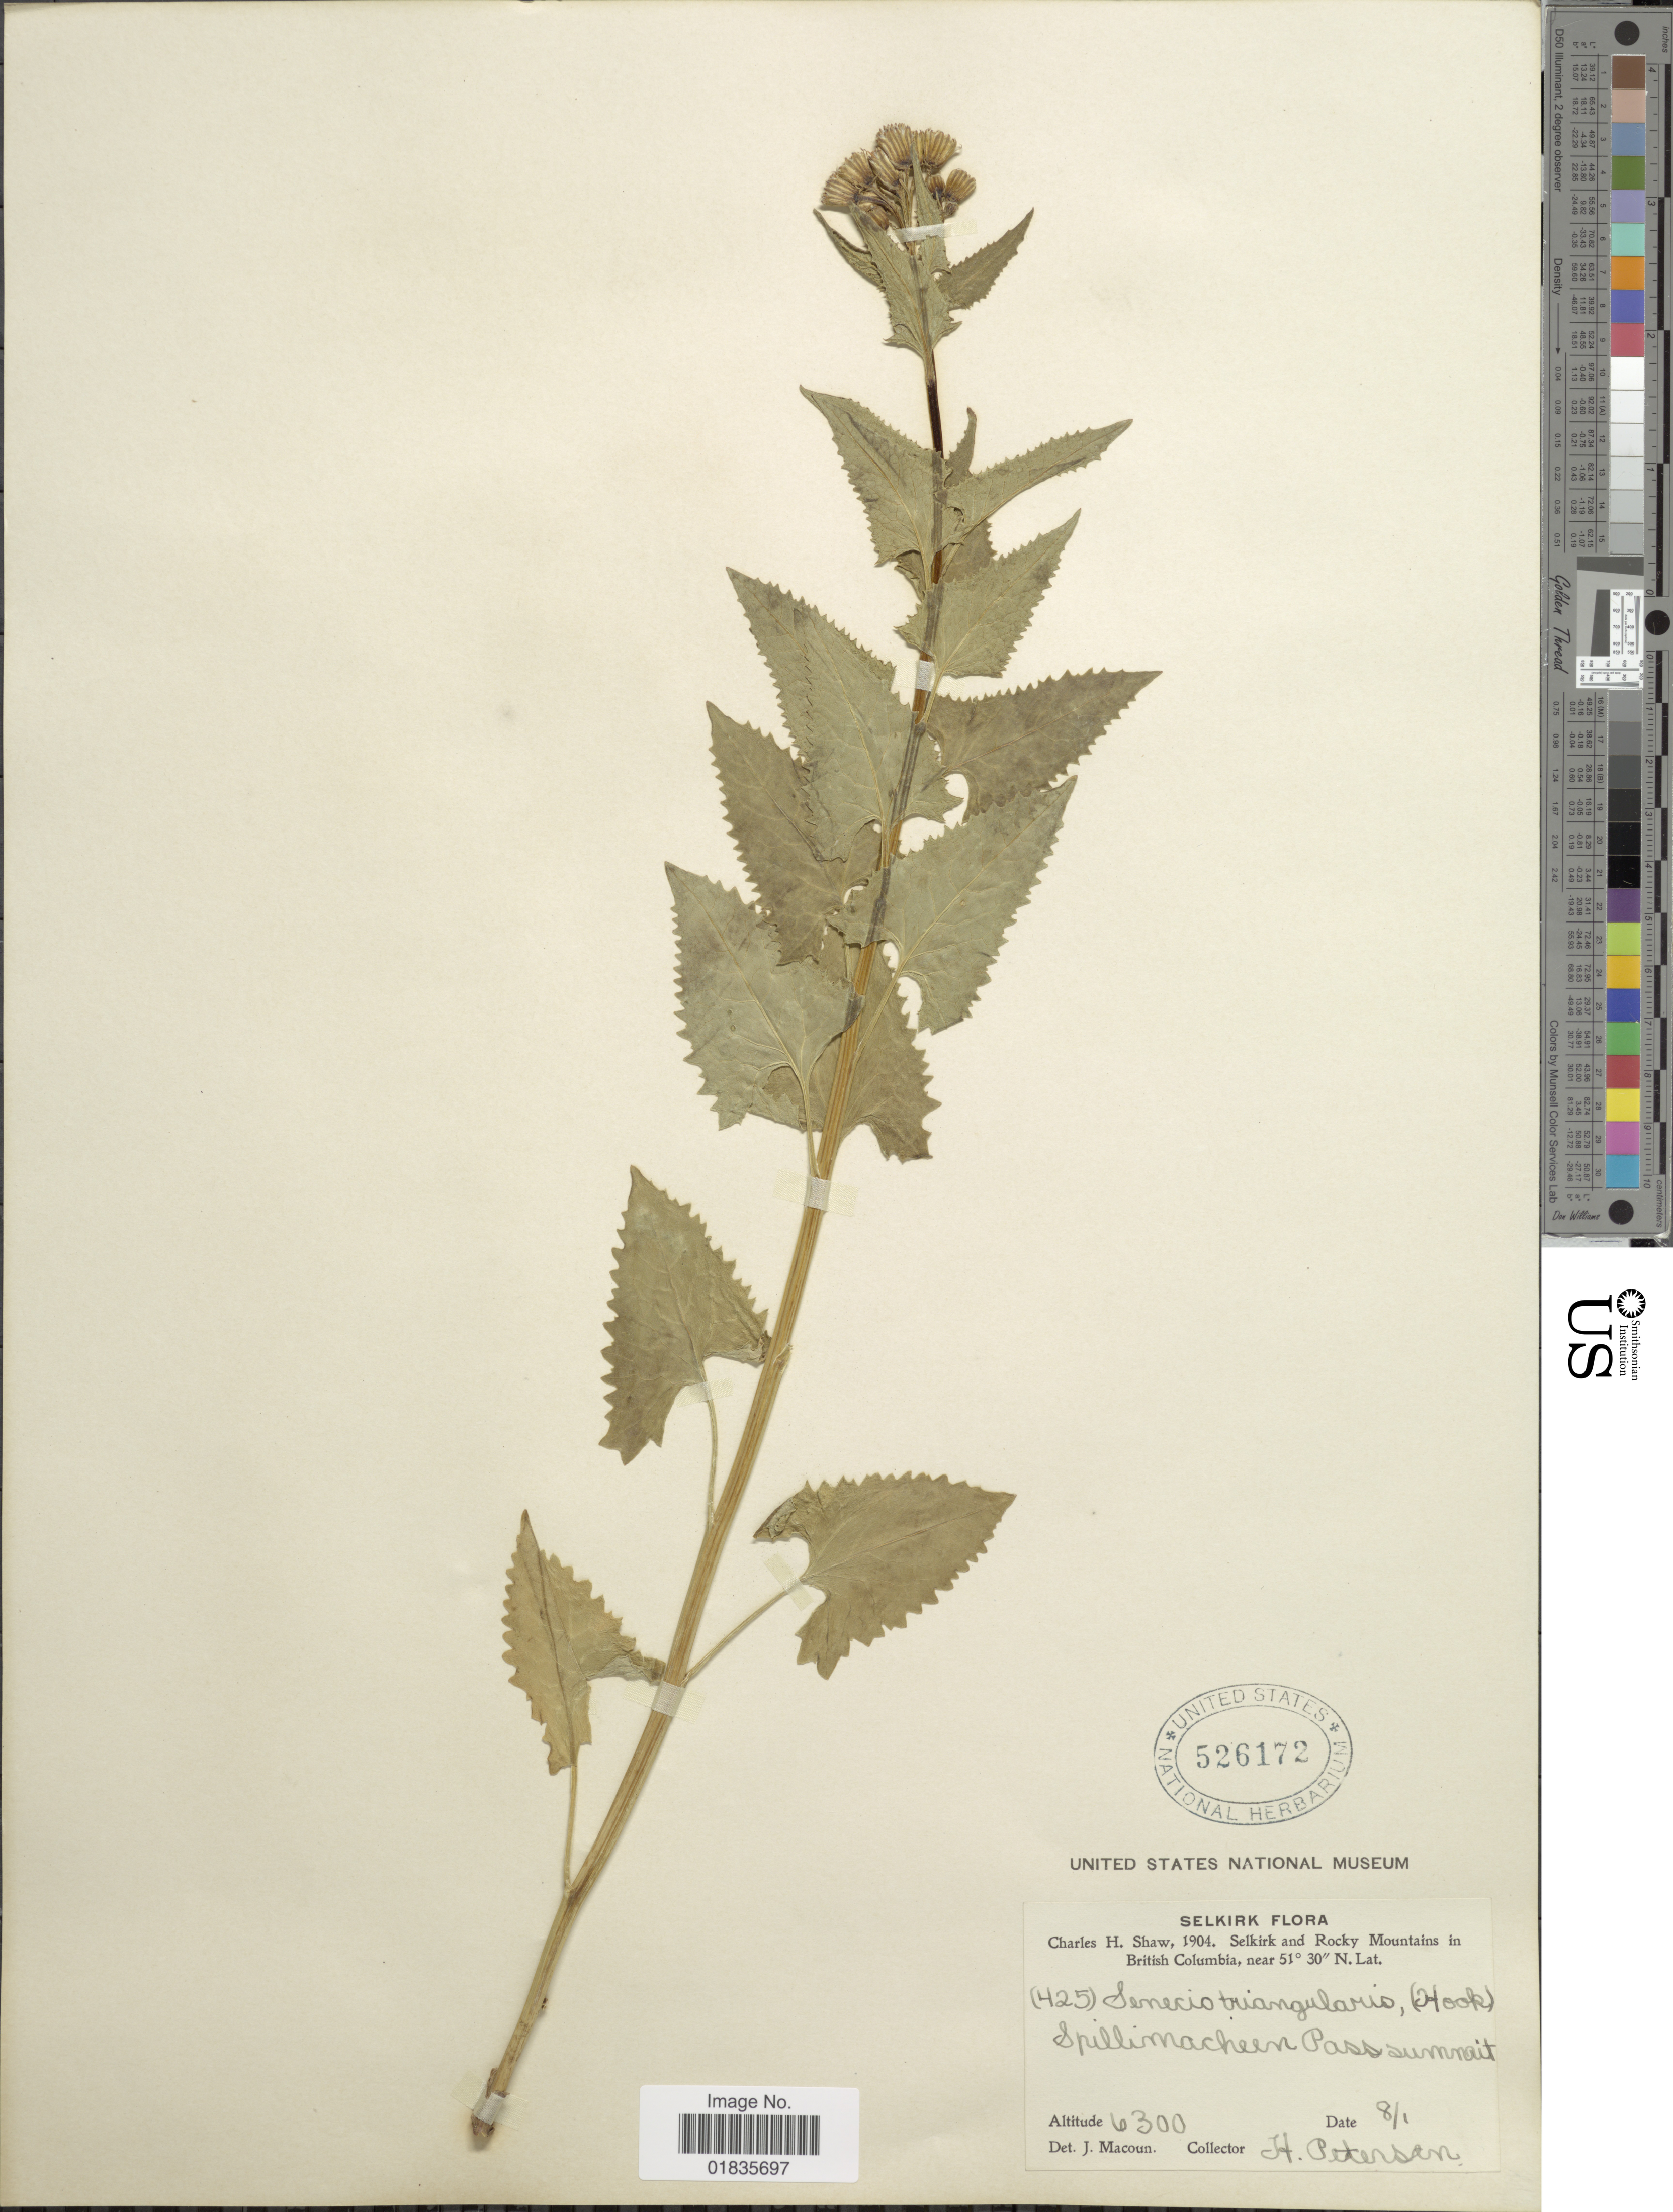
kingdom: Plantae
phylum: Tracheophyta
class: Magnoliopsida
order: Asterales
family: Asteraceae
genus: Senecio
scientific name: Senecio tricephalus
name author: Klatt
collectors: H. Petersen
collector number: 425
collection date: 1904-08-01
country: Canada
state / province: British Columbia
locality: Selkirk and Rocky Mountains, Spillimacheen Pass summit.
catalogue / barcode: US 526172